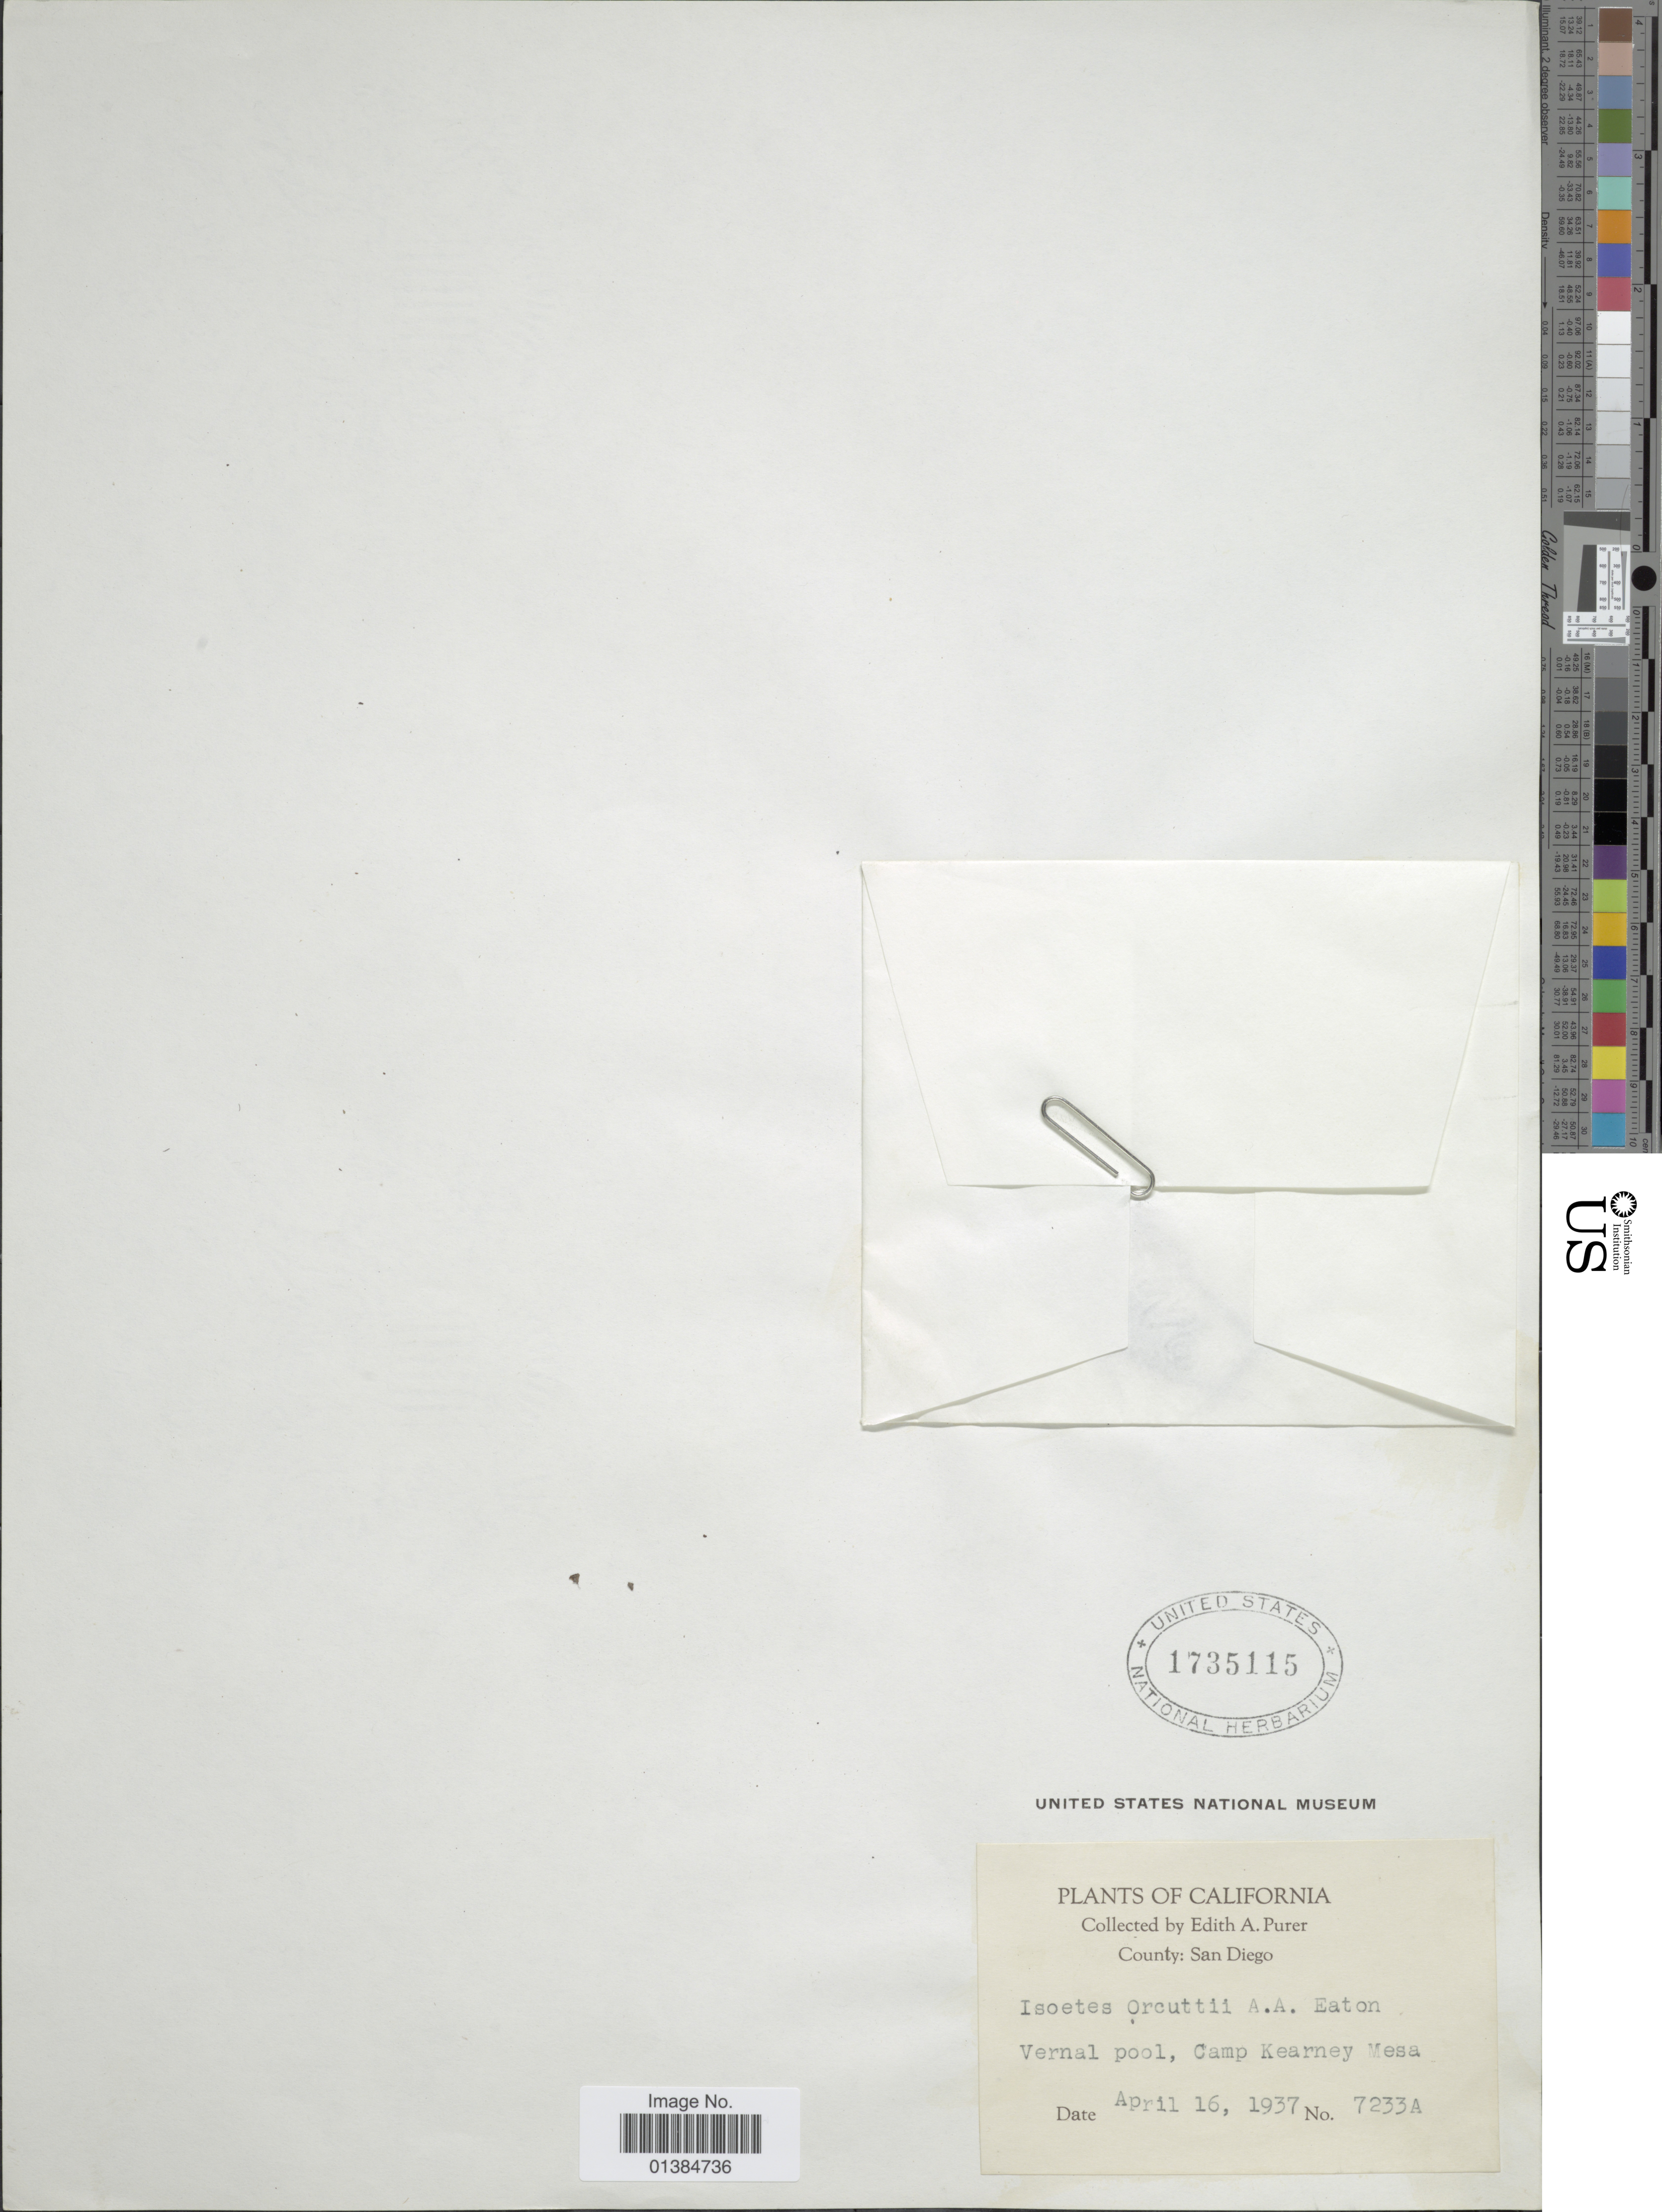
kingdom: Plantae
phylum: Tracheophyta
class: Lycopodiopsida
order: Isoetales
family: Isoetaceae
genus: Isoetes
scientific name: Isoetes orcuttii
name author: A.A. Eaton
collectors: E. Purer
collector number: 7233A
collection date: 1937-04-16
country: United States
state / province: California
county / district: San Diego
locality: County: San Diego. Vernal pool, Camp Kearney Mesa.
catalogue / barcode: US 1735115